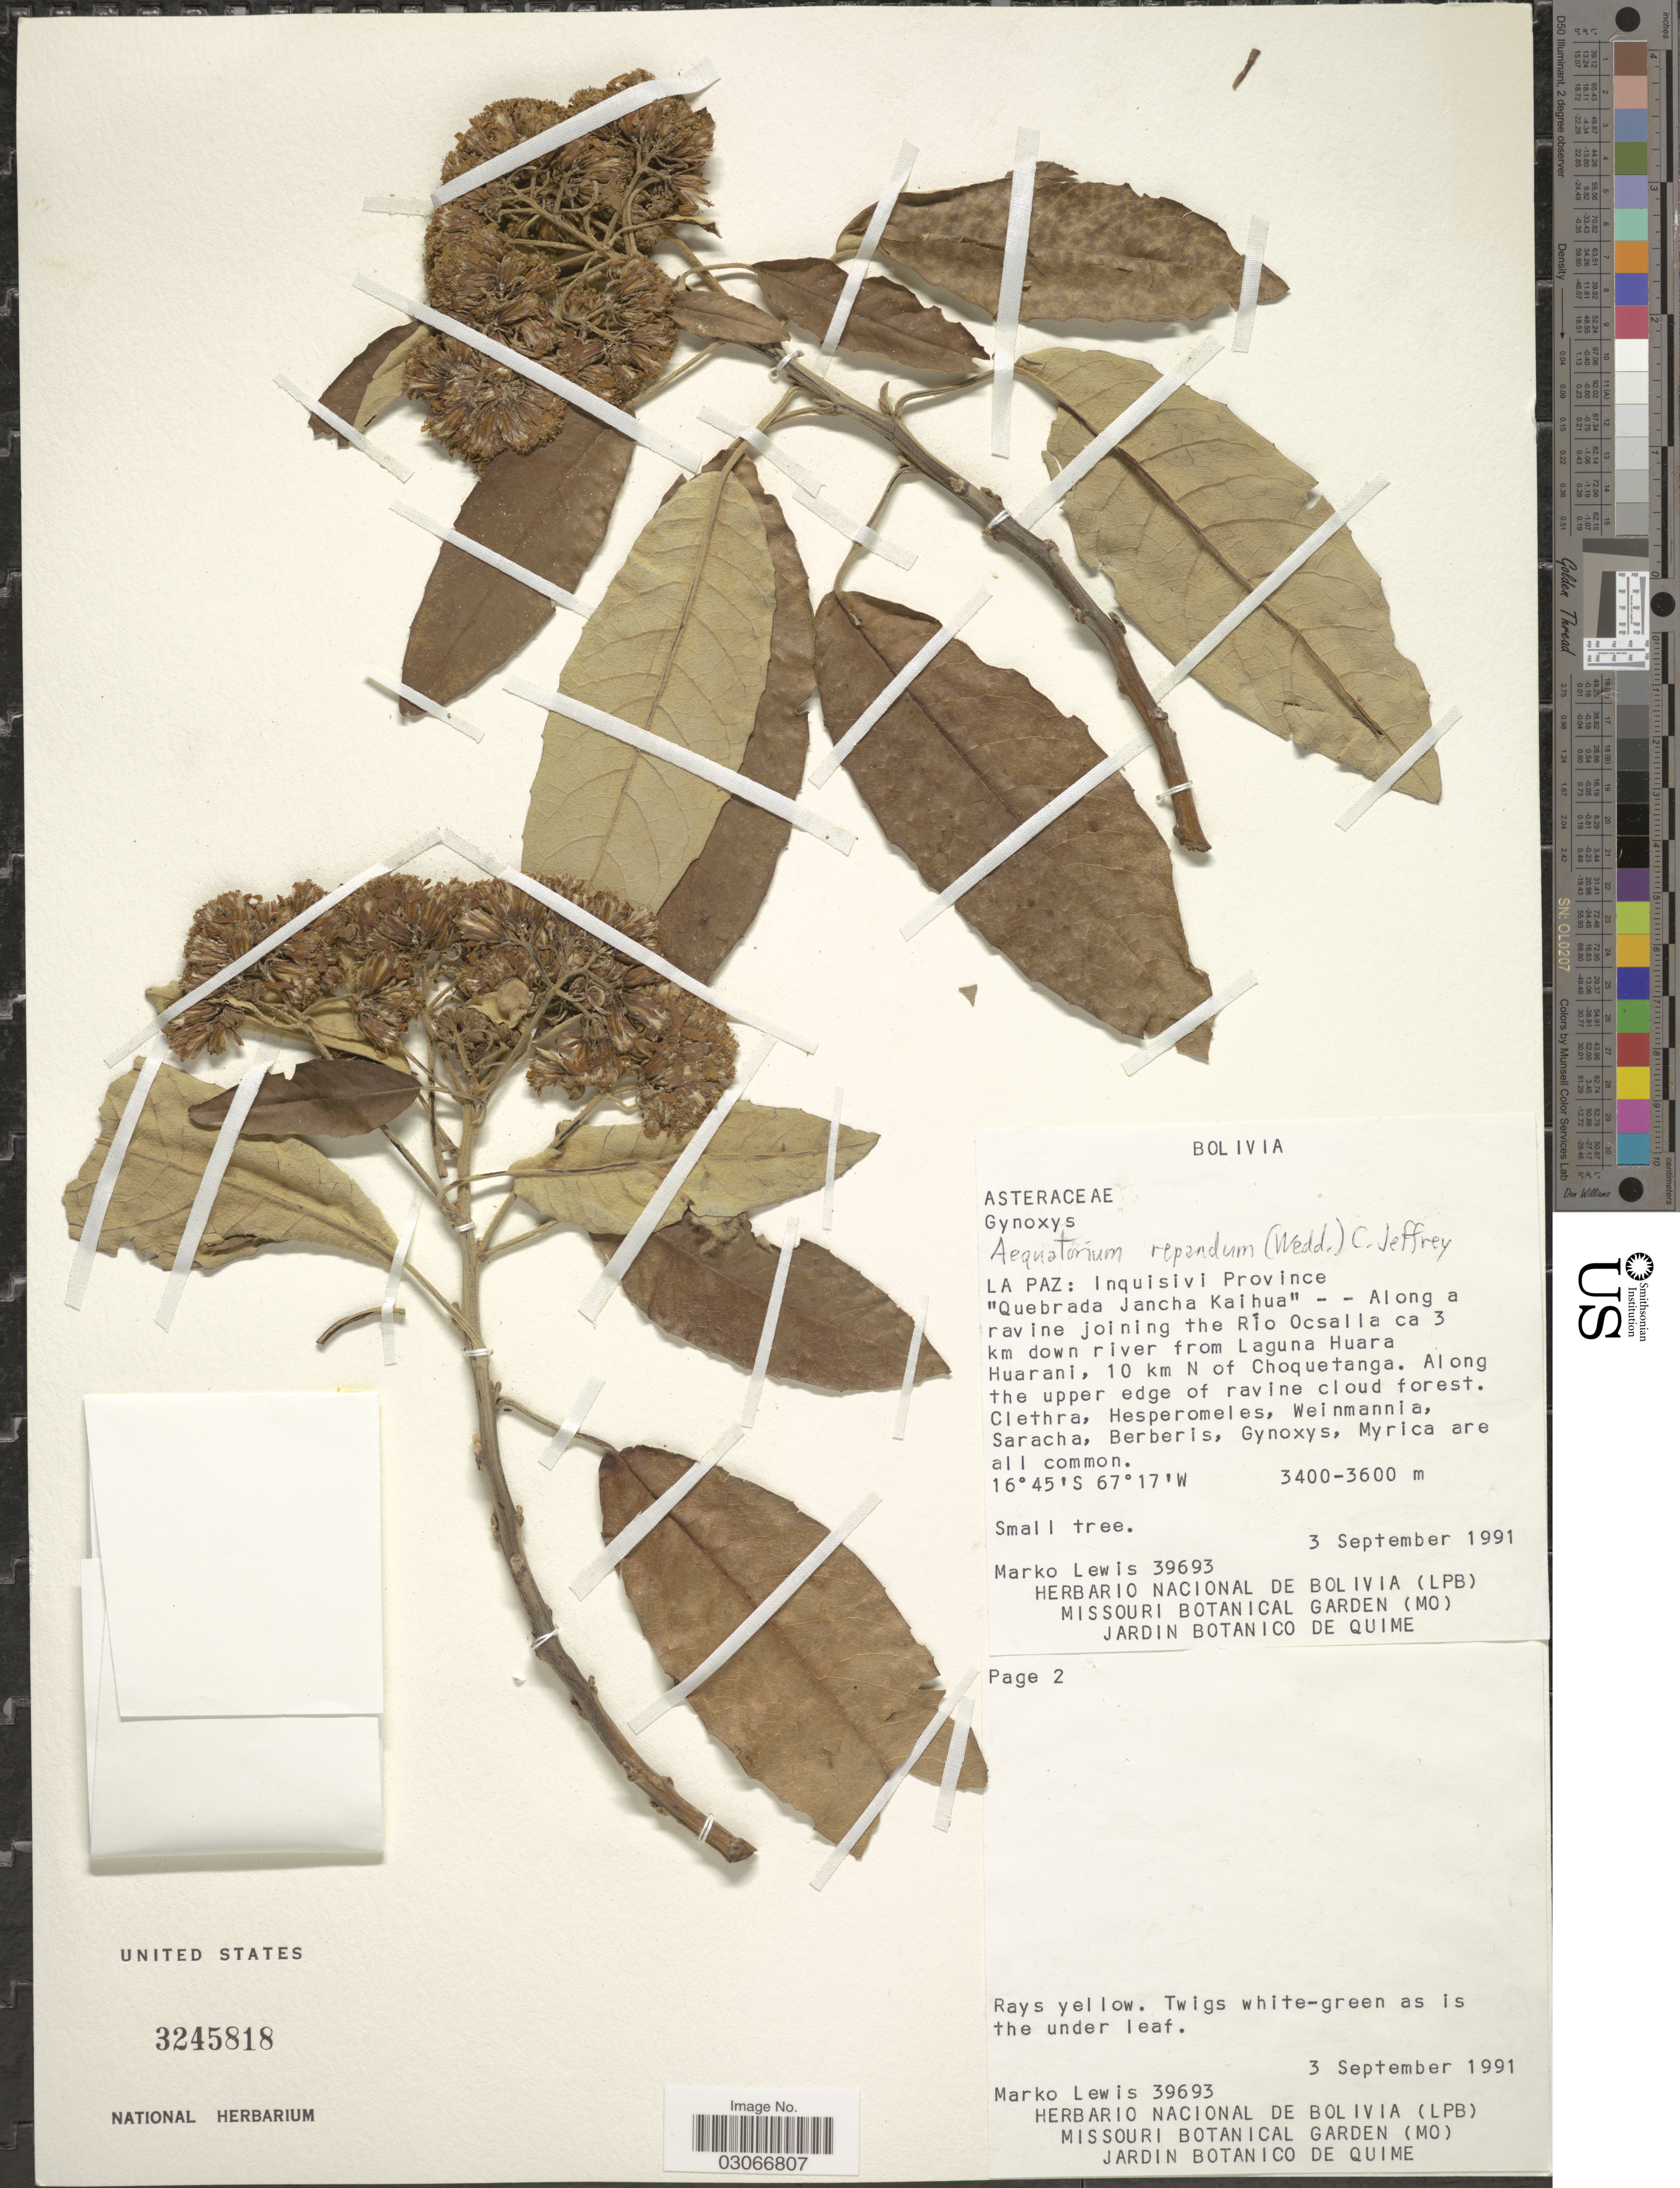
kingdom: Plantae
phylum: Tracheophyta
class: Magnoliopsida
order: Asterales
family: Asteraceae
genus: Nordenstamia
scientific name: Nordenstamia repanda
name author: (Wedd.) Lundin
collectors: M. A. Lewis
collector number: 39693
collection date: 1991-09-03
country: Bolivia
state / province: La Paz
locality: Inquisivi Province. "Quebrada Jancha Kaihua"- - Along a ravine joining the Río Ocsalla ca 3 km down river from Laguna Huara Huarani, 10 km N of Choquetanga. Along the upper edge of ravine cloud forest.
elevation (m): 3400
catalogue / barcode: US 3245818